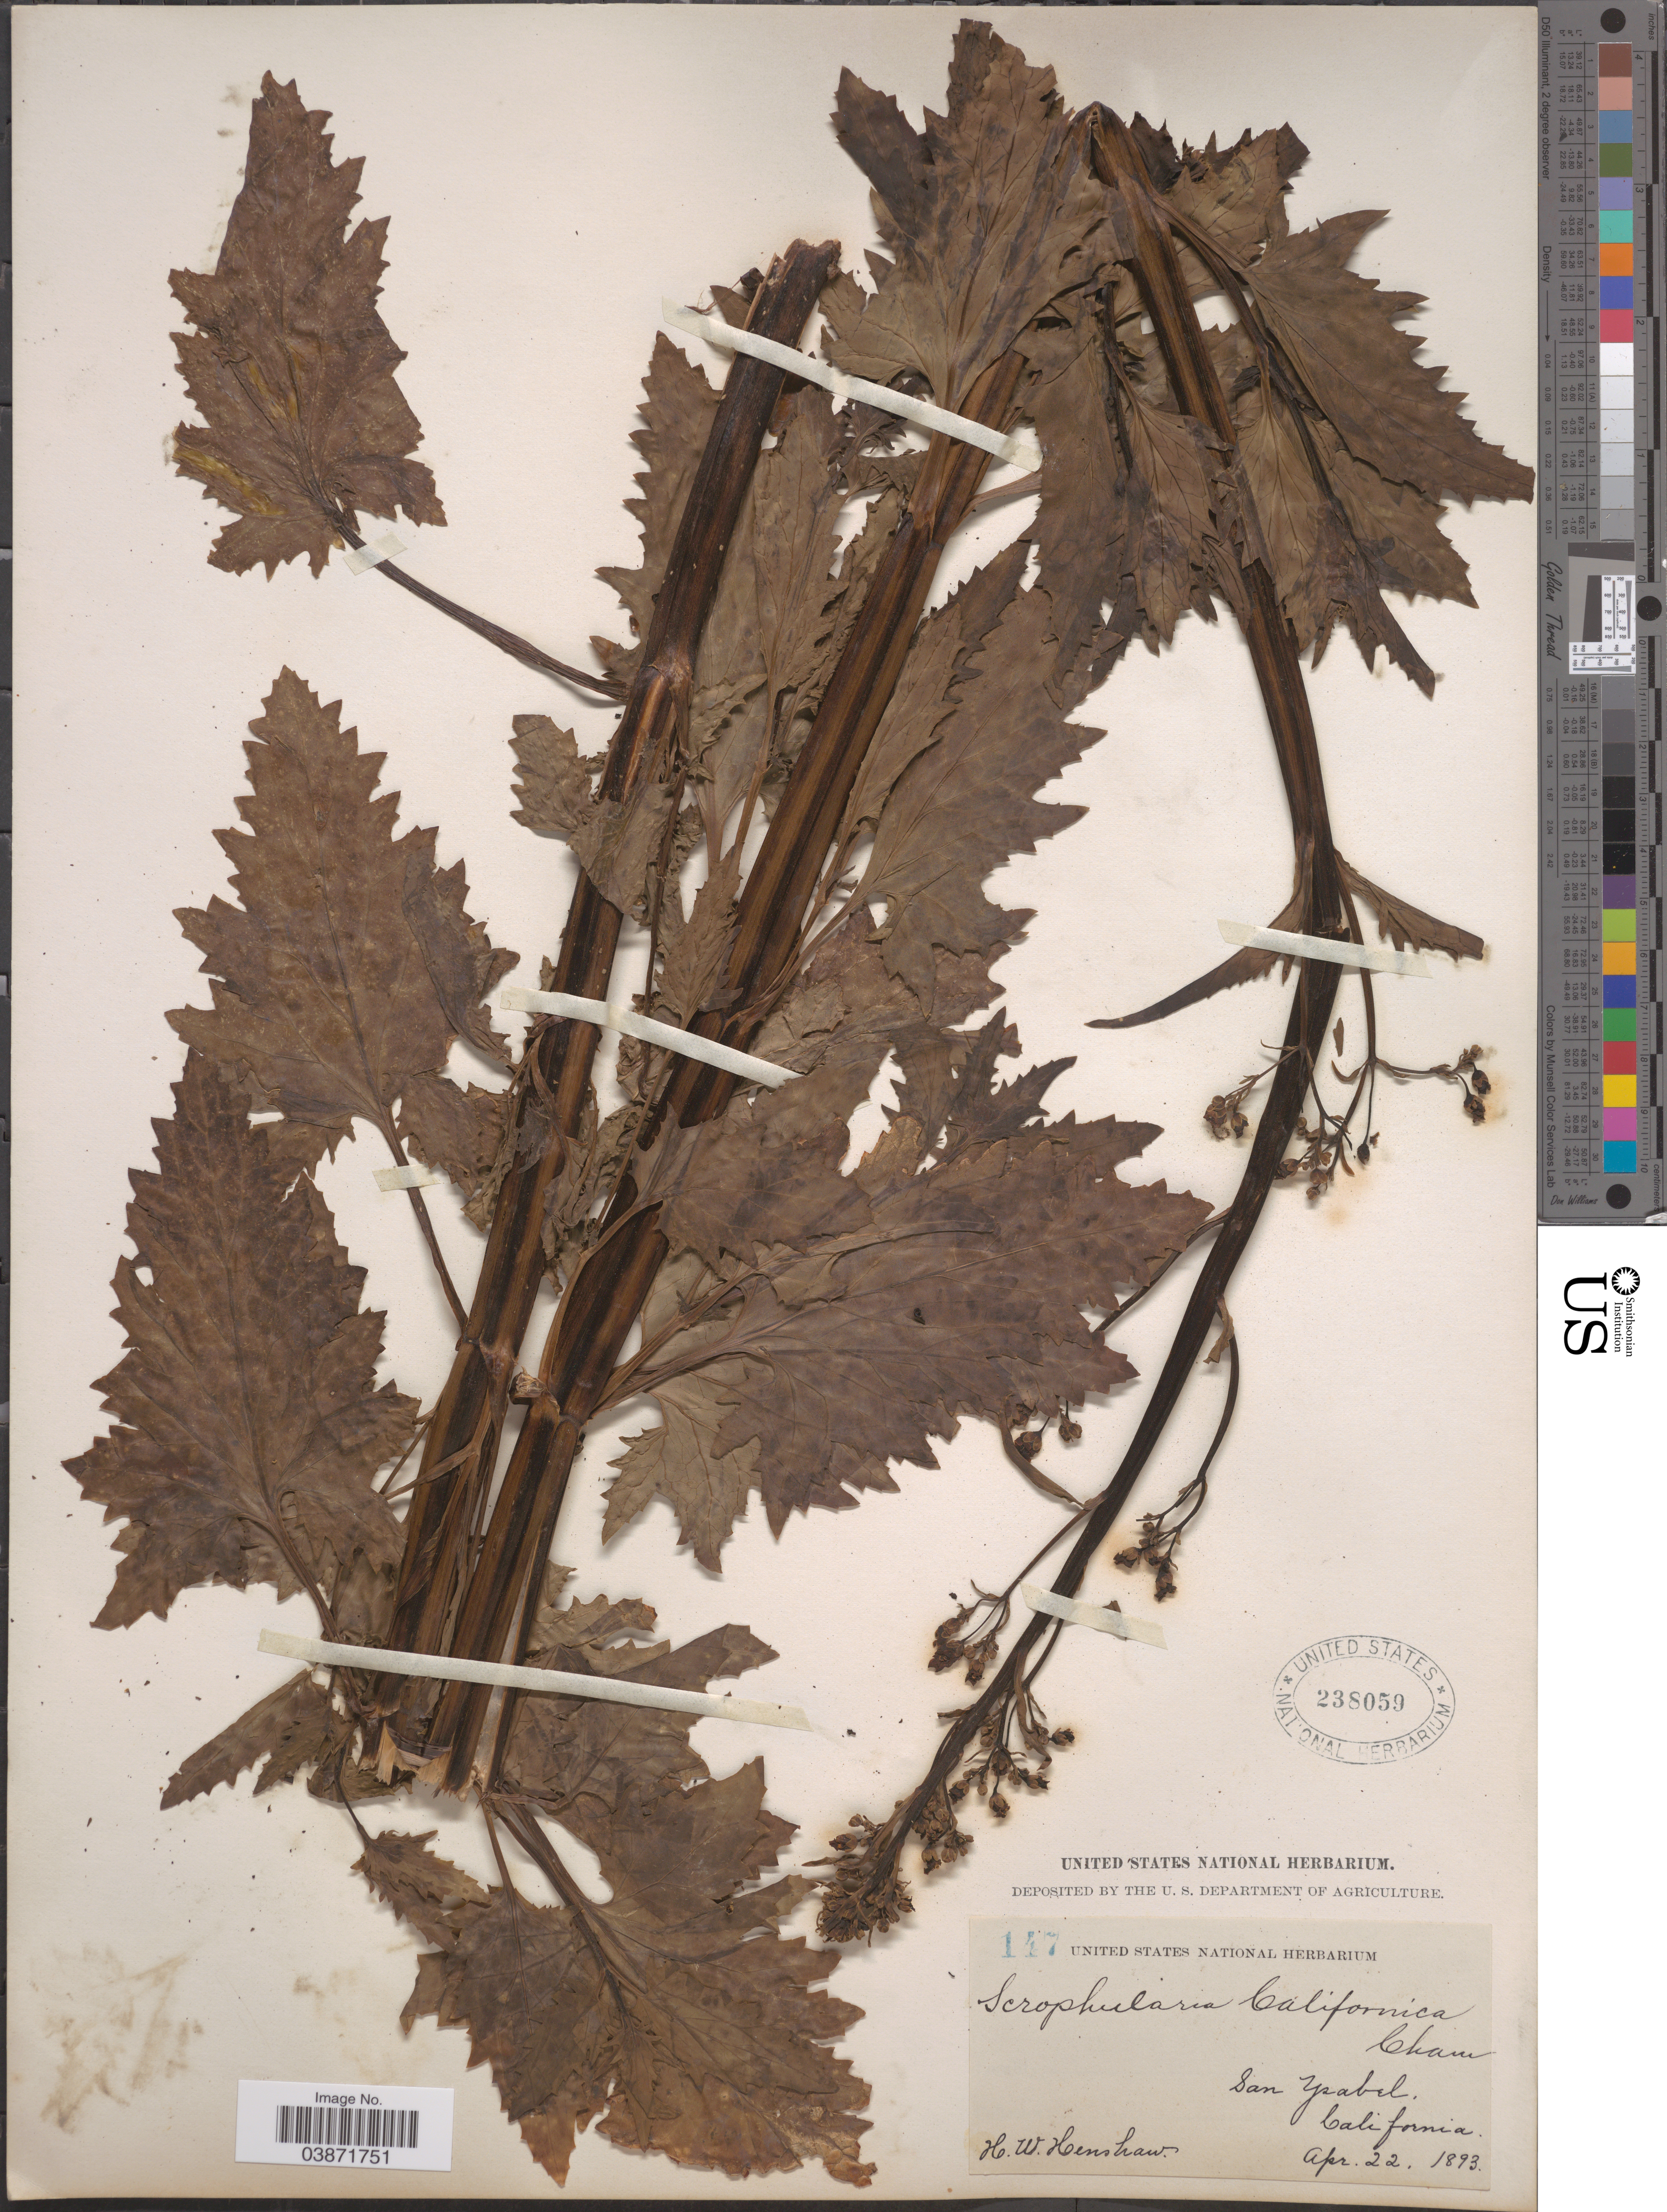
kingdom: Plantae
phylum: Tracheophyta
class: Magnoliopsida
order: Lamiales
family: Scrophulariaceae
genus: Scrophularia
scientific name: Scrophularia californica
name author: Cham. & Schltdl.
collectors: H. Henshaw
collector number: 147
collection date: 1893-04-22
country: United States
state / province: California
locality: San Ysabel.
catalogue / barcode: US 238059